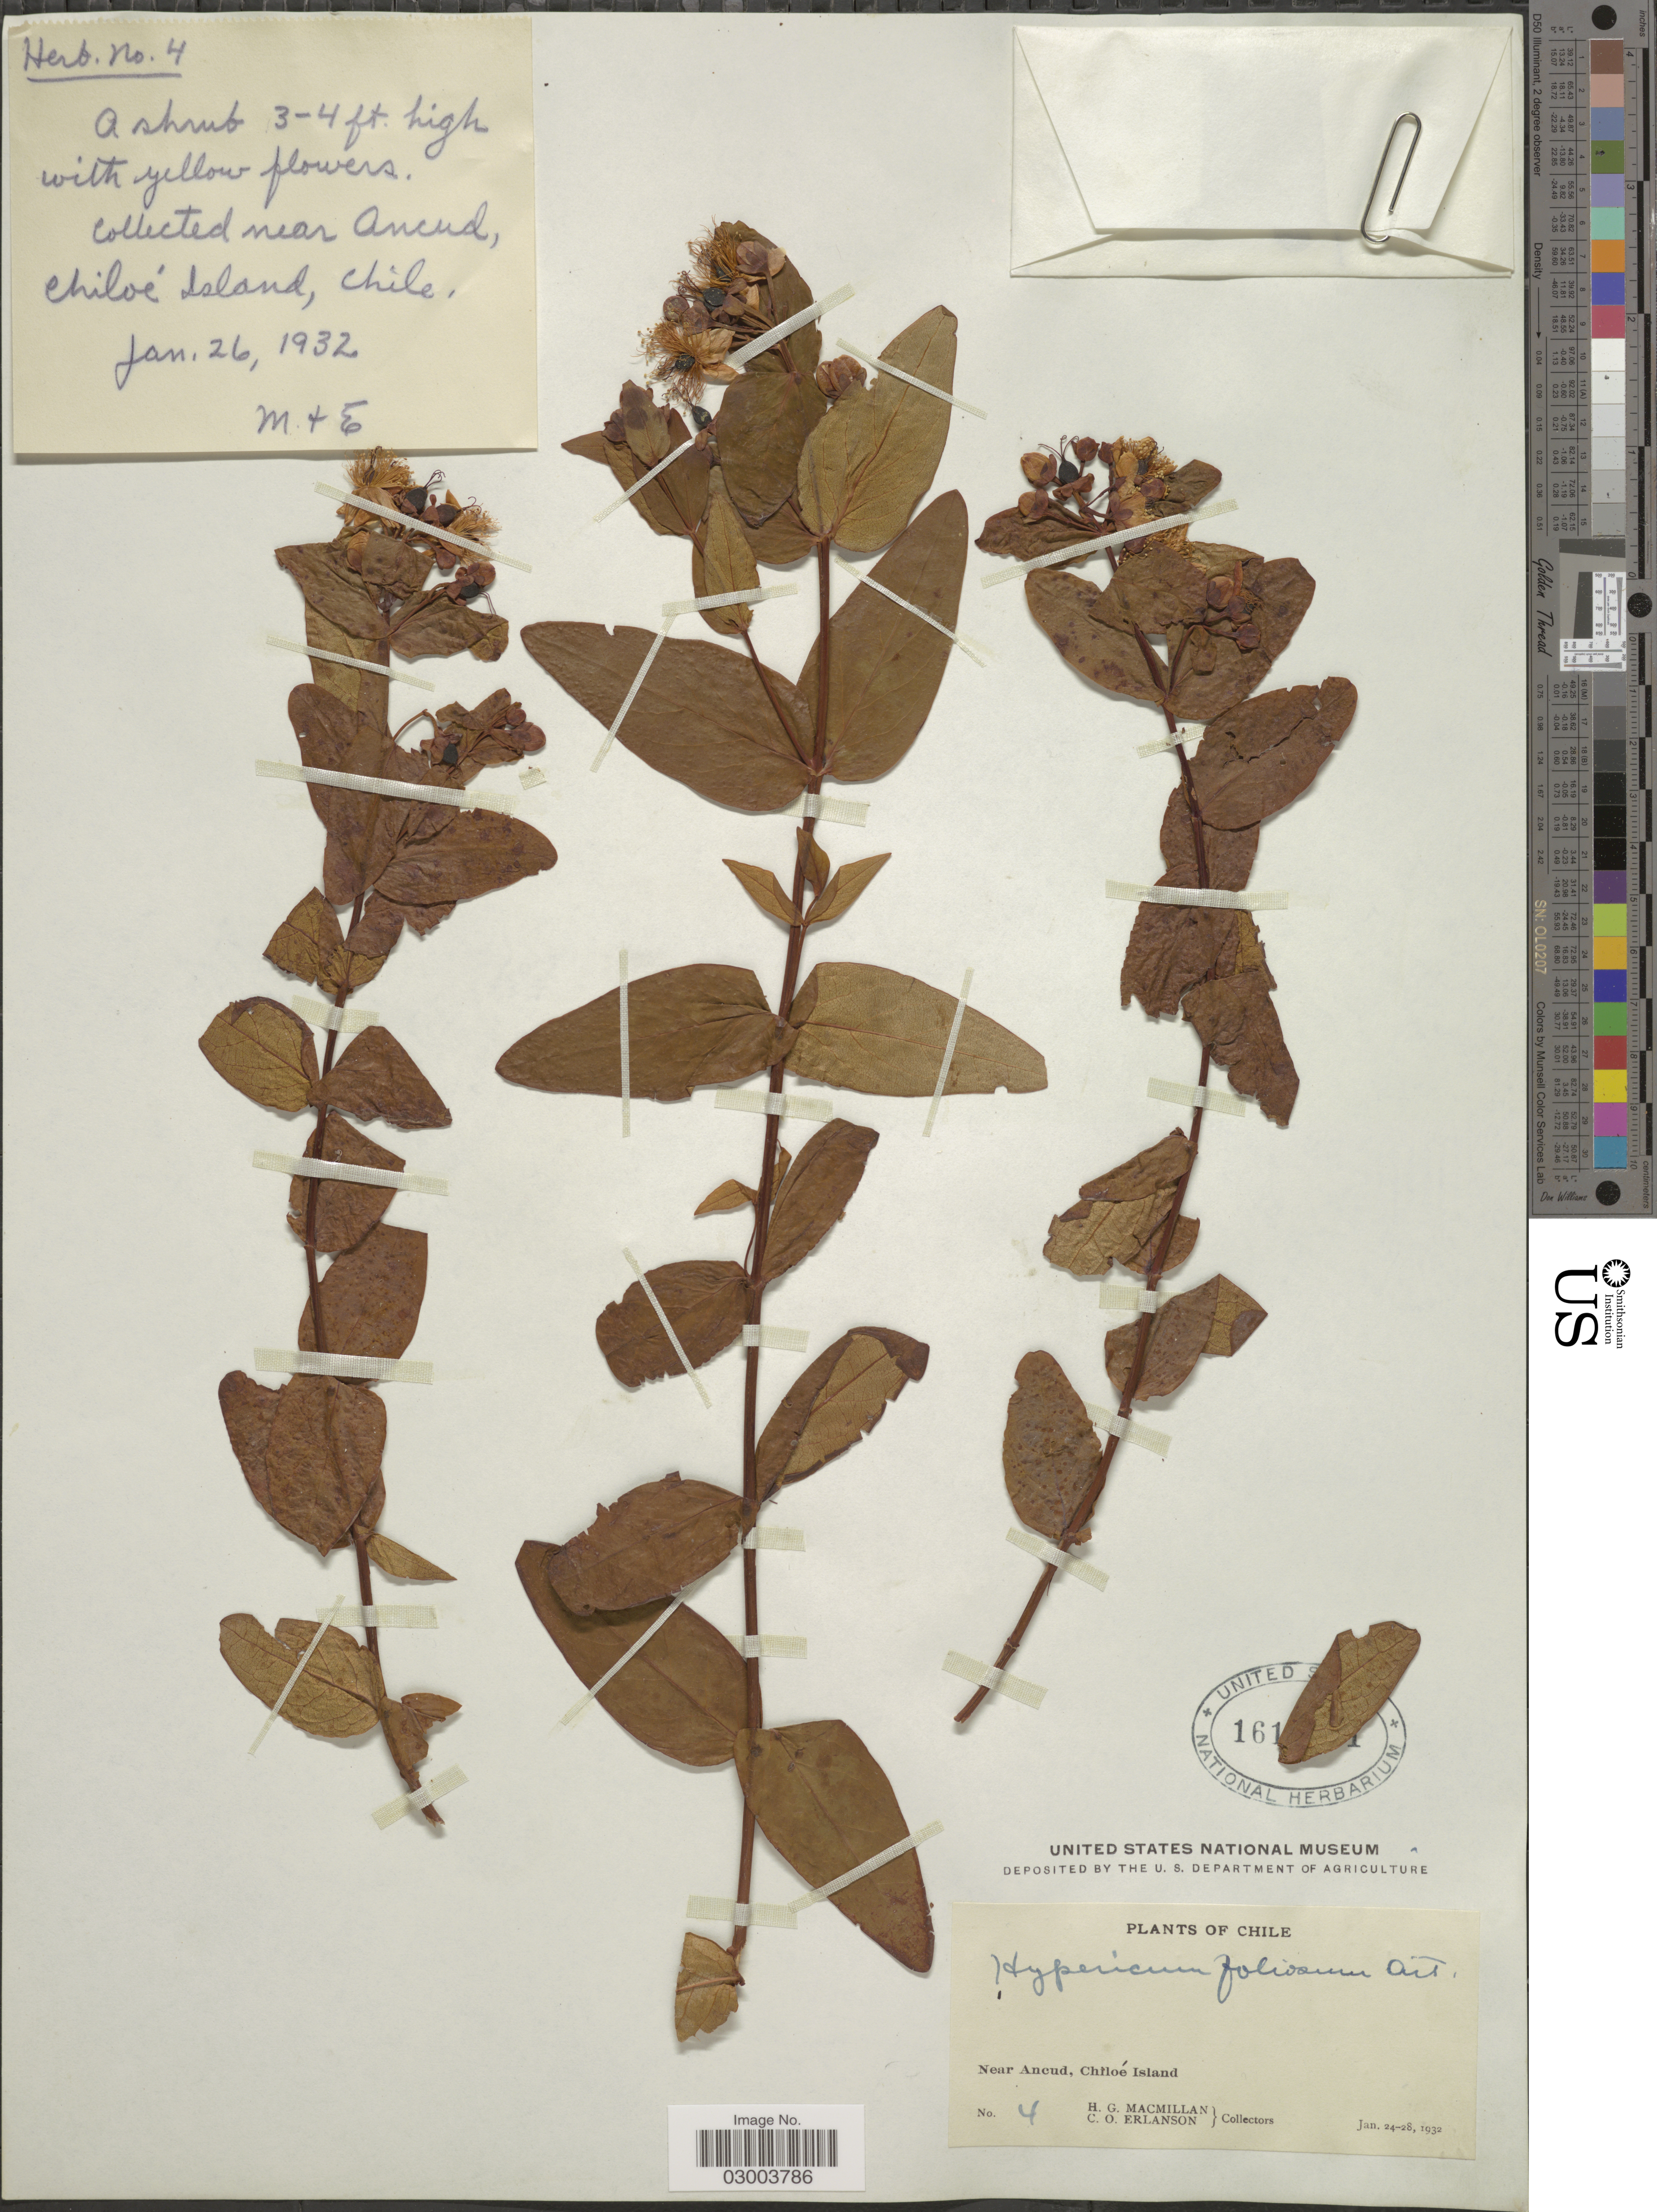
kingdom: Plantae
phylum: Tracheophyta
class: Magnoliopsida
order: Malpighiales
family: Hypericaceae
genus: Hypericum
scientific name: Hypericum x inodorum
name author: Mill.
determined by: Strong, M. T., (US), Smithsonian Institution - National Museum of Natural History (UNITED STATES)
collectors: H. MacMillan & C. O. Erlanson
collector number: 4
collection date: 1932-01-24/1932-01-28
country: Chile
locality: Near Ancud, Chiloé Island.